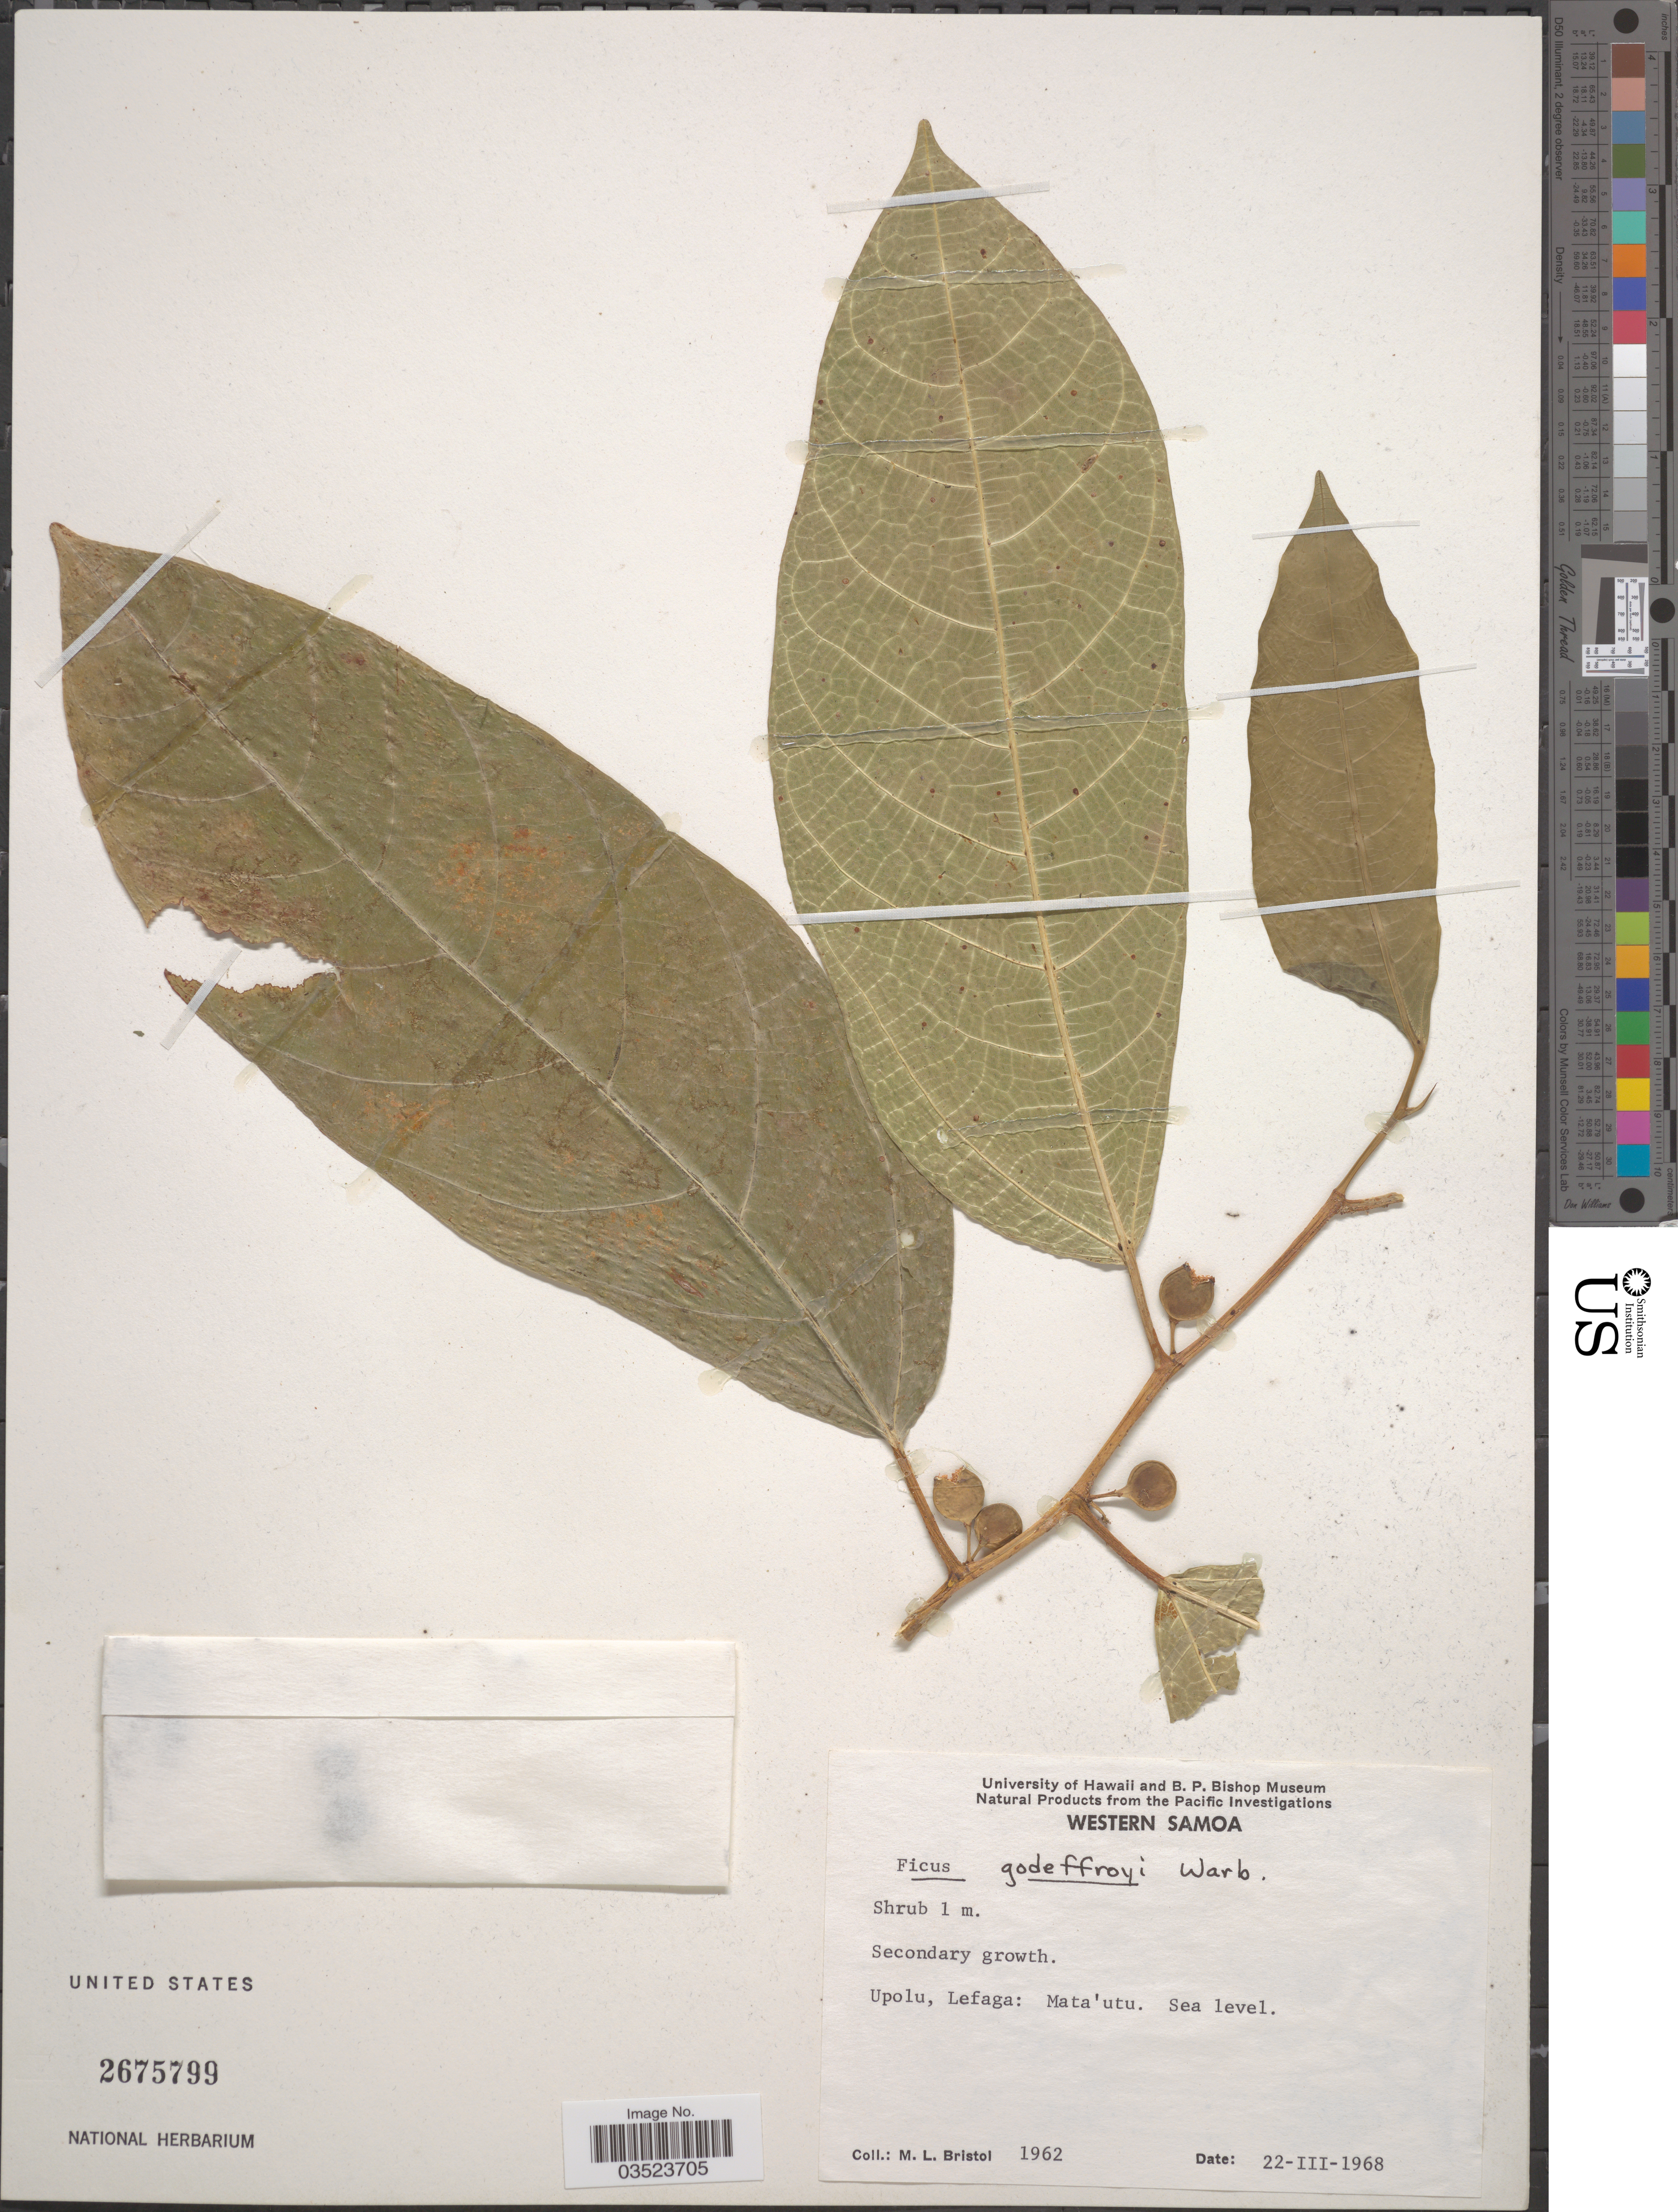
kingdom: Plantae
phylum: Tracheophyta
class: Magnoliopsida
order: Rosales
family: Moraceae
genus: Ficus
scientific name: Ficus godeffroyi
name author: Warb.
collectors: M. L. Bristol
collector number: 1962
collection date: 1968-03-22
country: Samoa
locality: Upolu, Lefaga: Mata'utu.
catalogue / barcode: US 2675799